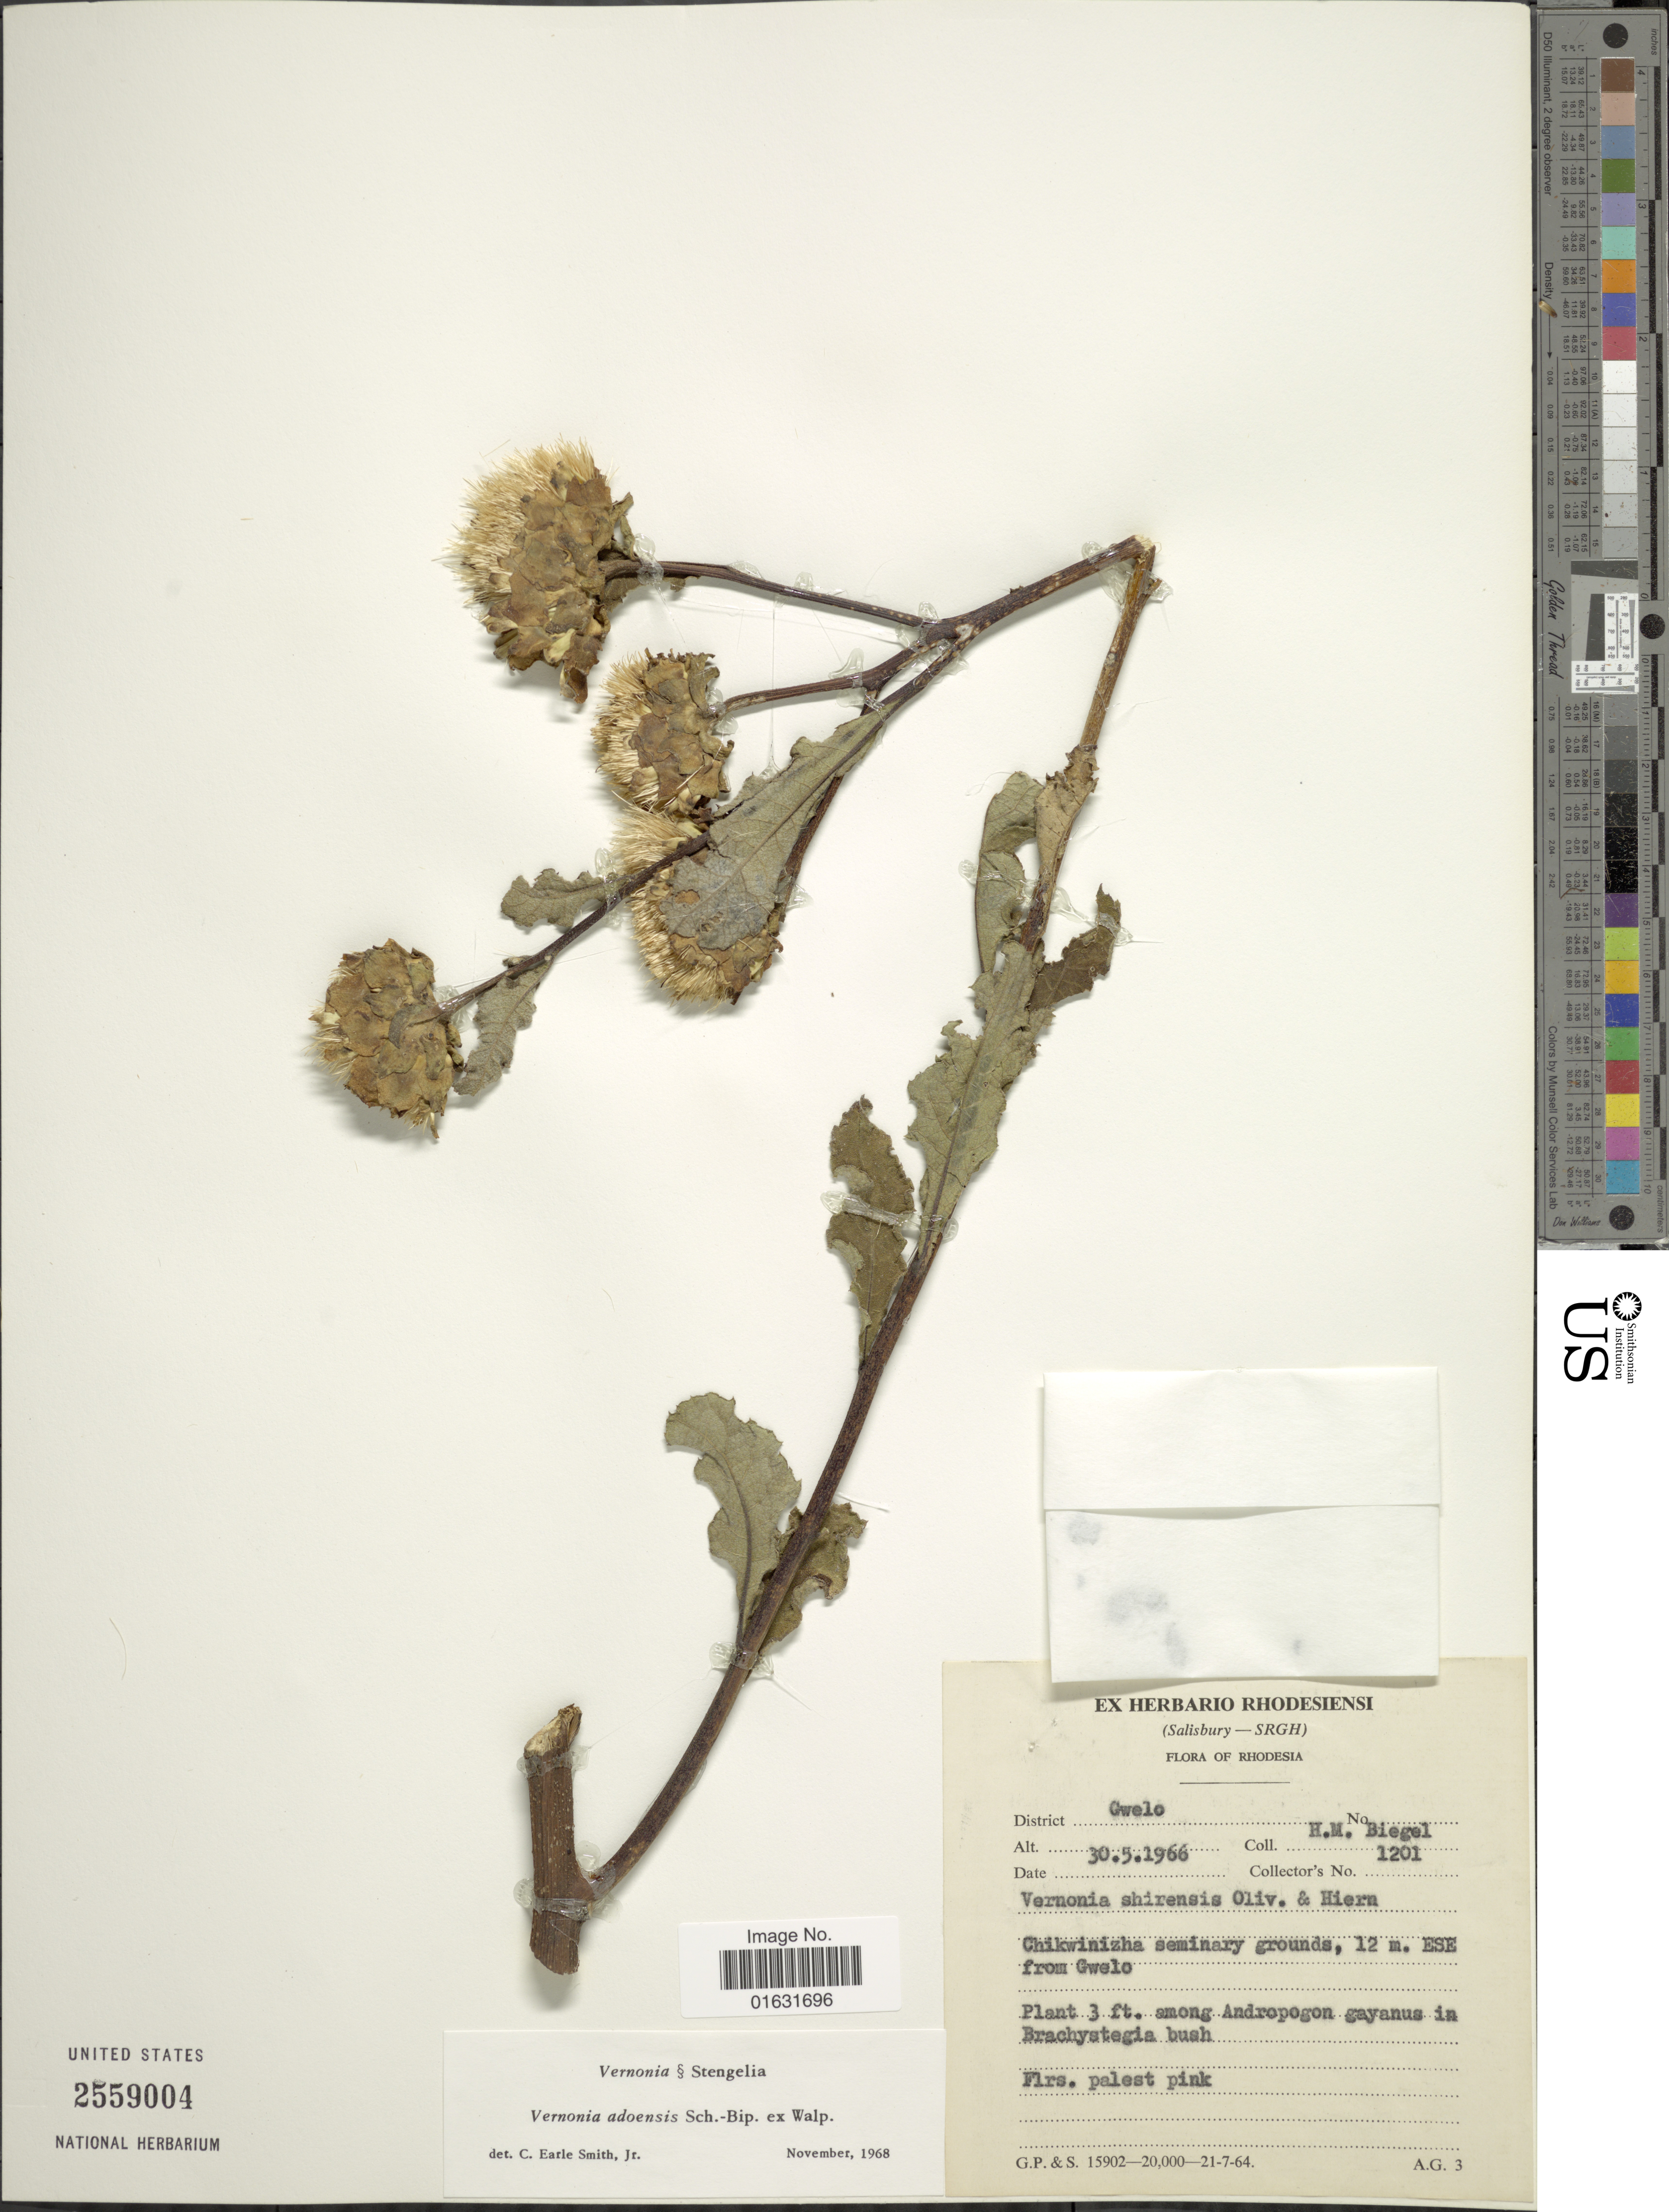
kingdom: Plantae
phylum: Tracheophyta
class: Magnoliopsida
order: Asterales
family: Asteraceae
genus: Baccharoides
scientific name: Baccharoides adoensis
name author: (Sch. Bip. ex Walp.) H. Rob.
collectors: H. Biegel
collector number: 1201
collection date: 1966-05-30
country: Zimbabwe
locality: Gwelo, Chikwinizha seminary Oliv. & Hiern, 12 m. ESE from Gwelo, Rhodesia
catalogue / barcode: US 2559004